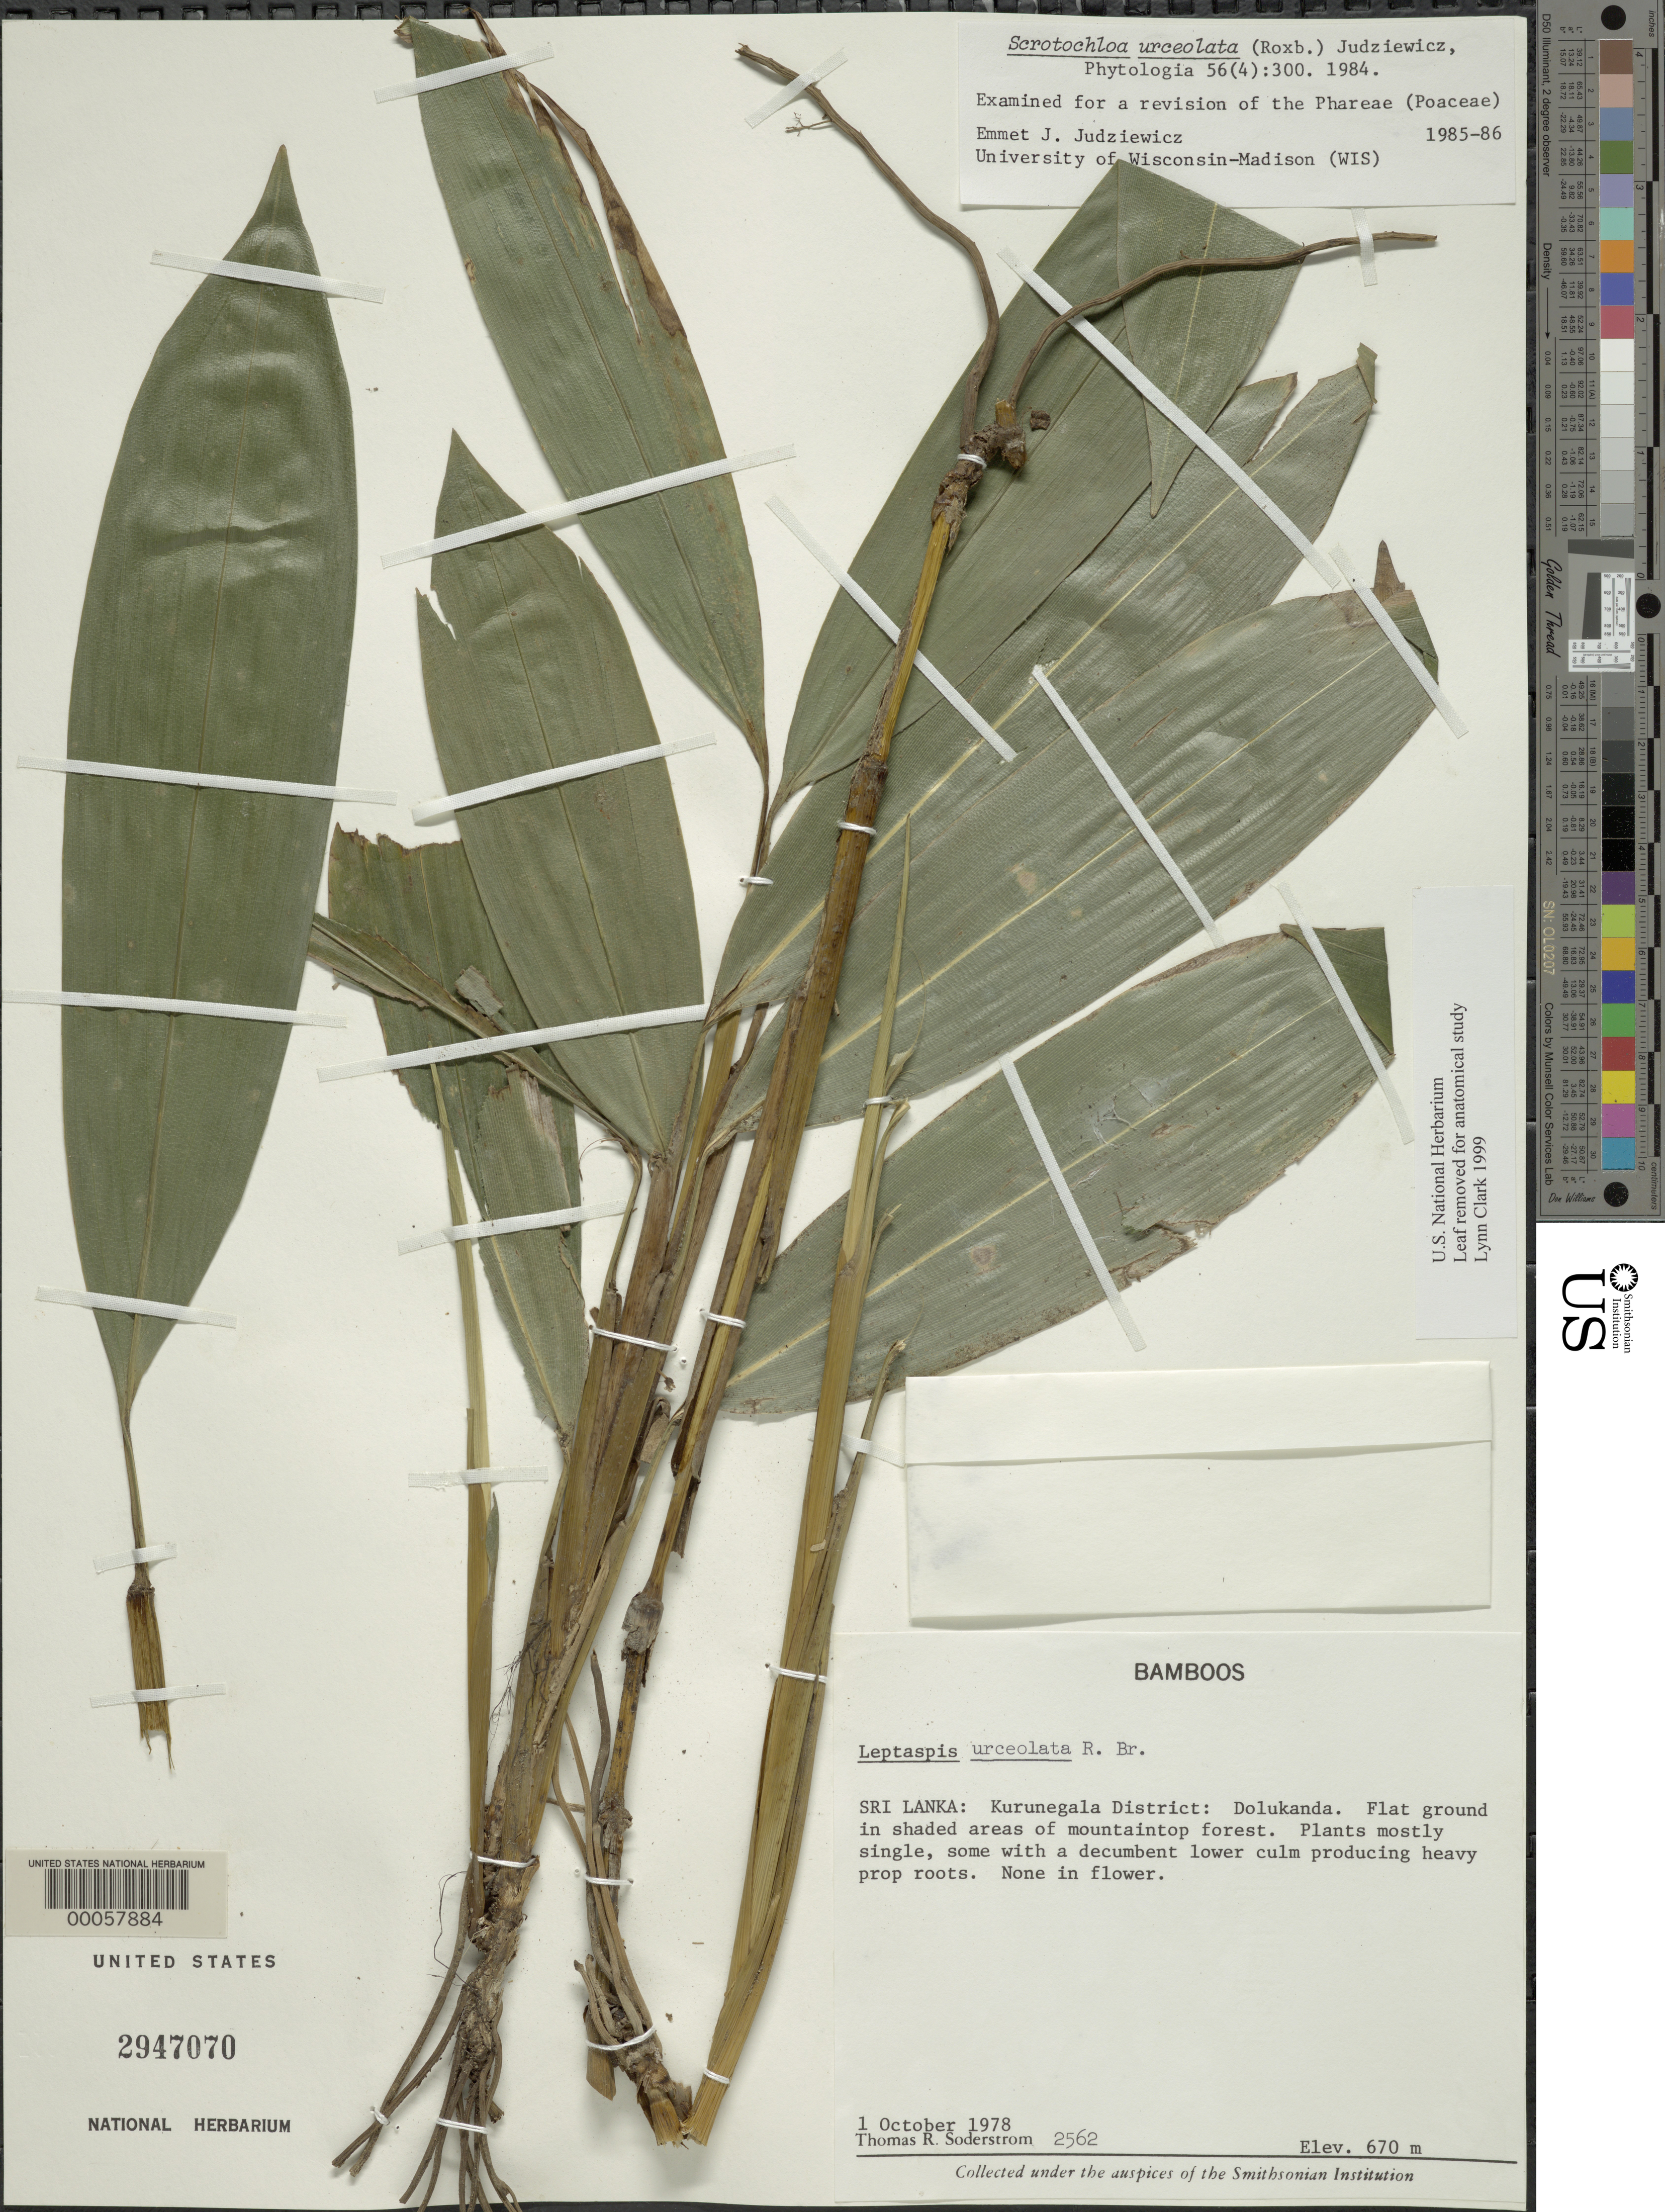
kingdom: Plantae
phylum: Tracheophyta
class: Liliopsida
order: Poales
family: Poaceae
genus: Scrotochloa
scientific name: Scrotochloa urceolata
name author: (Roxb.) Judz.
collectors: T. R. Soderstrom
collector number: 2562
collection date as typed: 01 Oct 1978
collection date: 1978-10-01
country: Sri Lanka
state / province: North Western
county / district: Kurunegala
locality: Dolukanda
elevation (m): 670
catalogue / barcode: US 2947070